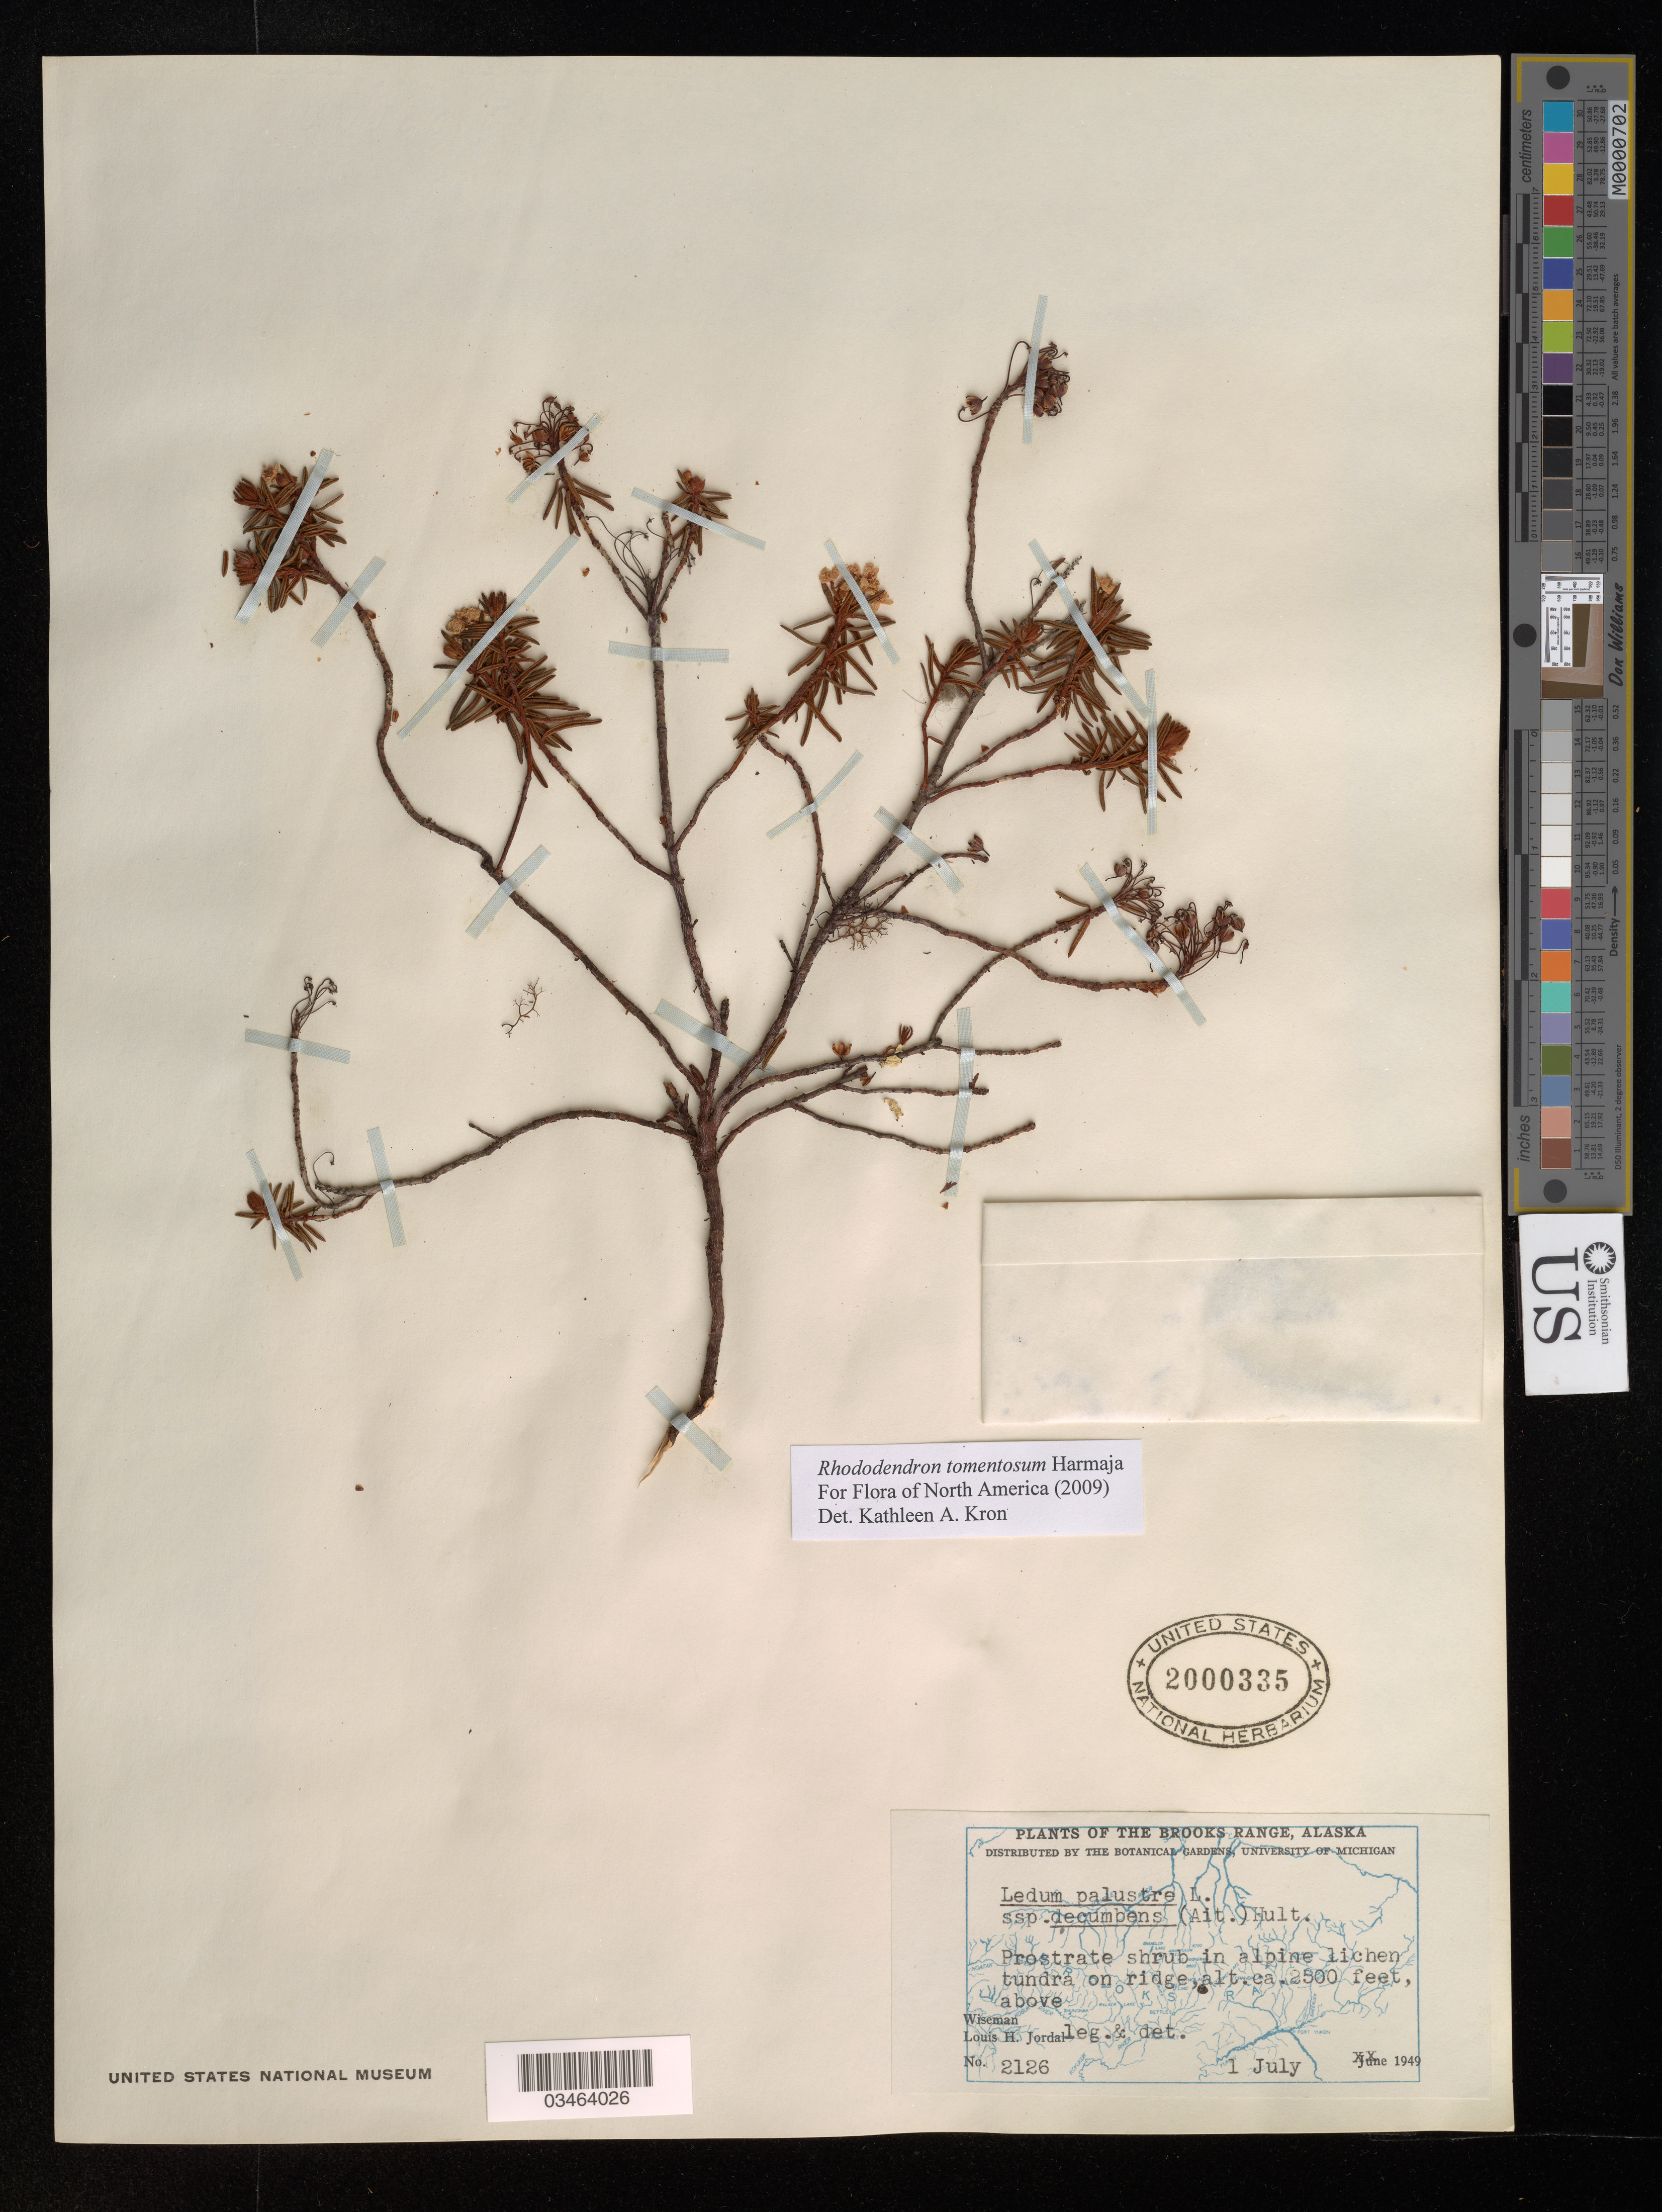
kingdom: Plantae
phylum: Tracheophyta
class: Magnoliopsida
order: Ericales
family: Ericaceae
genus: Rhododendron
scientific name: Rhododendron tomentosum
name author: Harmaja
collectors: -. Wiseman & L. Jordal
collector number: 2126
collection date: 1949-07-01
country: United States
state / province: Alaska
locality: The Brooks Range.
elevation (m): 762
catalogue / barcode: US 2000335